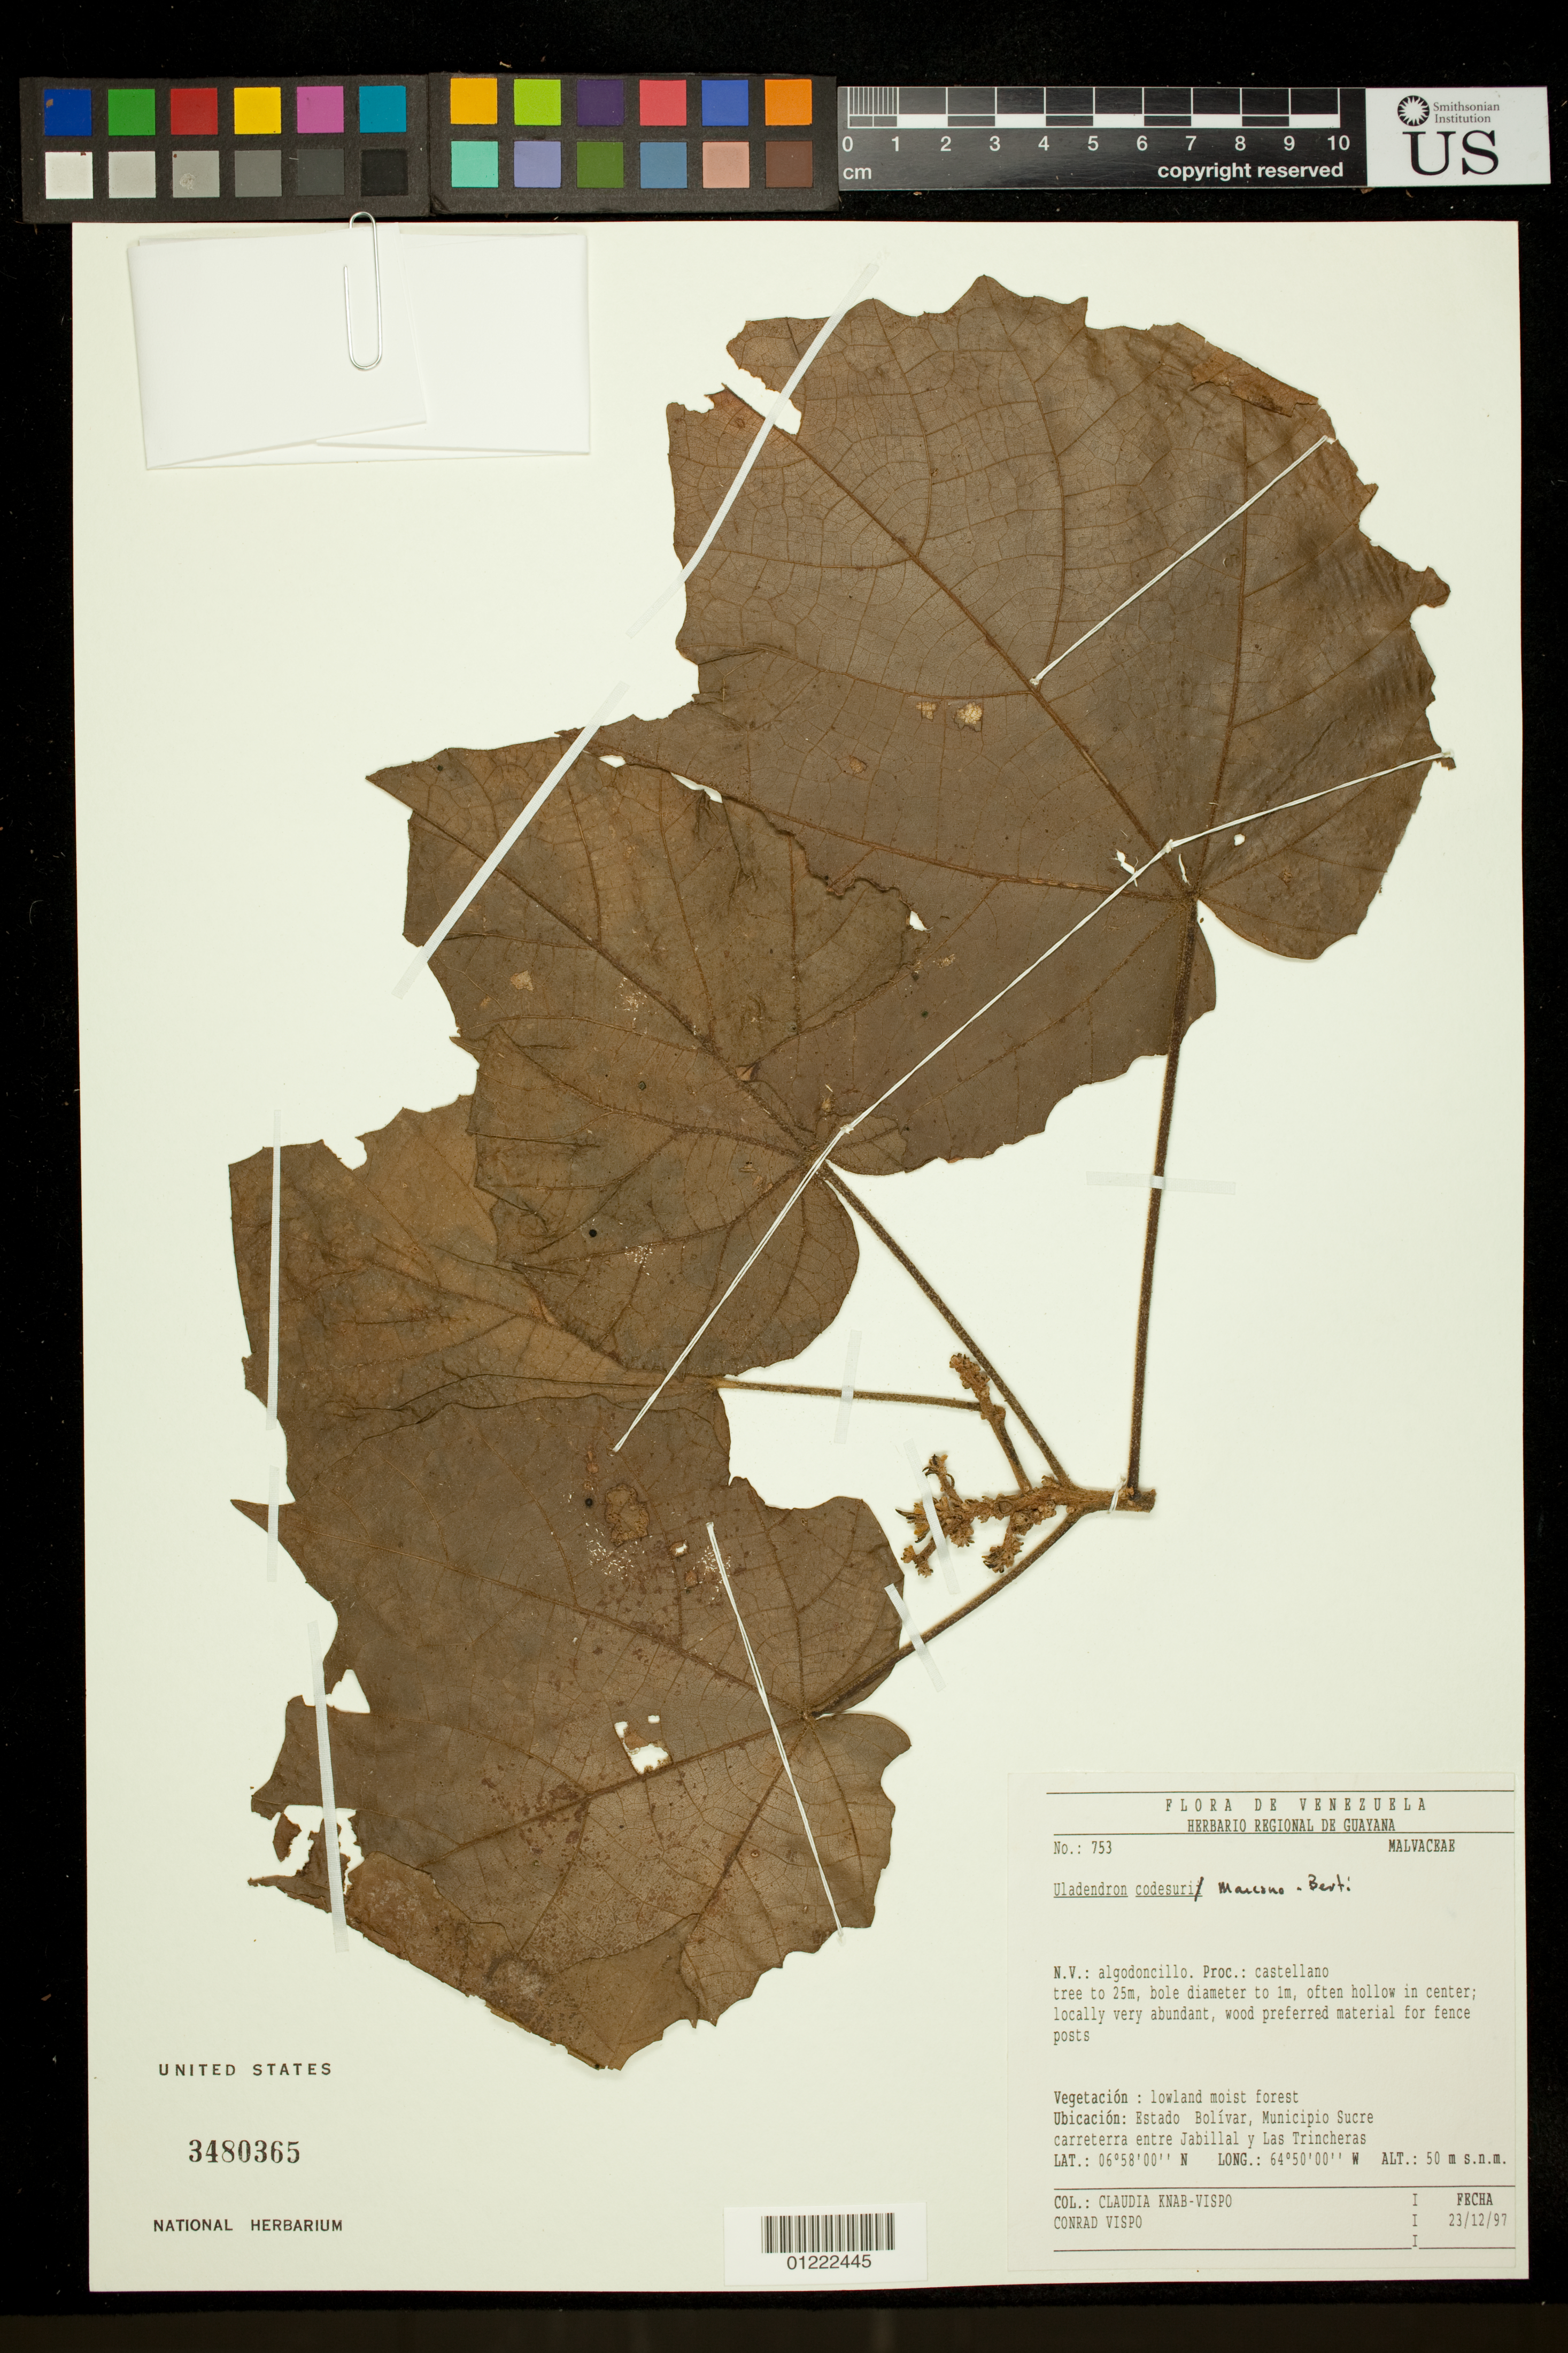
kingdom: Plantae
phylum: Tracheophyta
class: Magnoliopsida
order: Malvales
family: Malvaceae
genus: Marcanodendron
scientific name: Marcanodendron codesuri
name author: (Marc.-Berti) Doweld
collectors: C. Knab-Vispo & C. Vispo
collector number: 753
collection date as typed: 12/23/1997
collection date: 1997-12-23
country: Venezuela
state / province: Bolívar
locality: Estado Bolívar, Municipio Sucre carreterra entre Jabillal y Las Trincheras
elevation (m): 50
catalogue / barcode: US 3480365